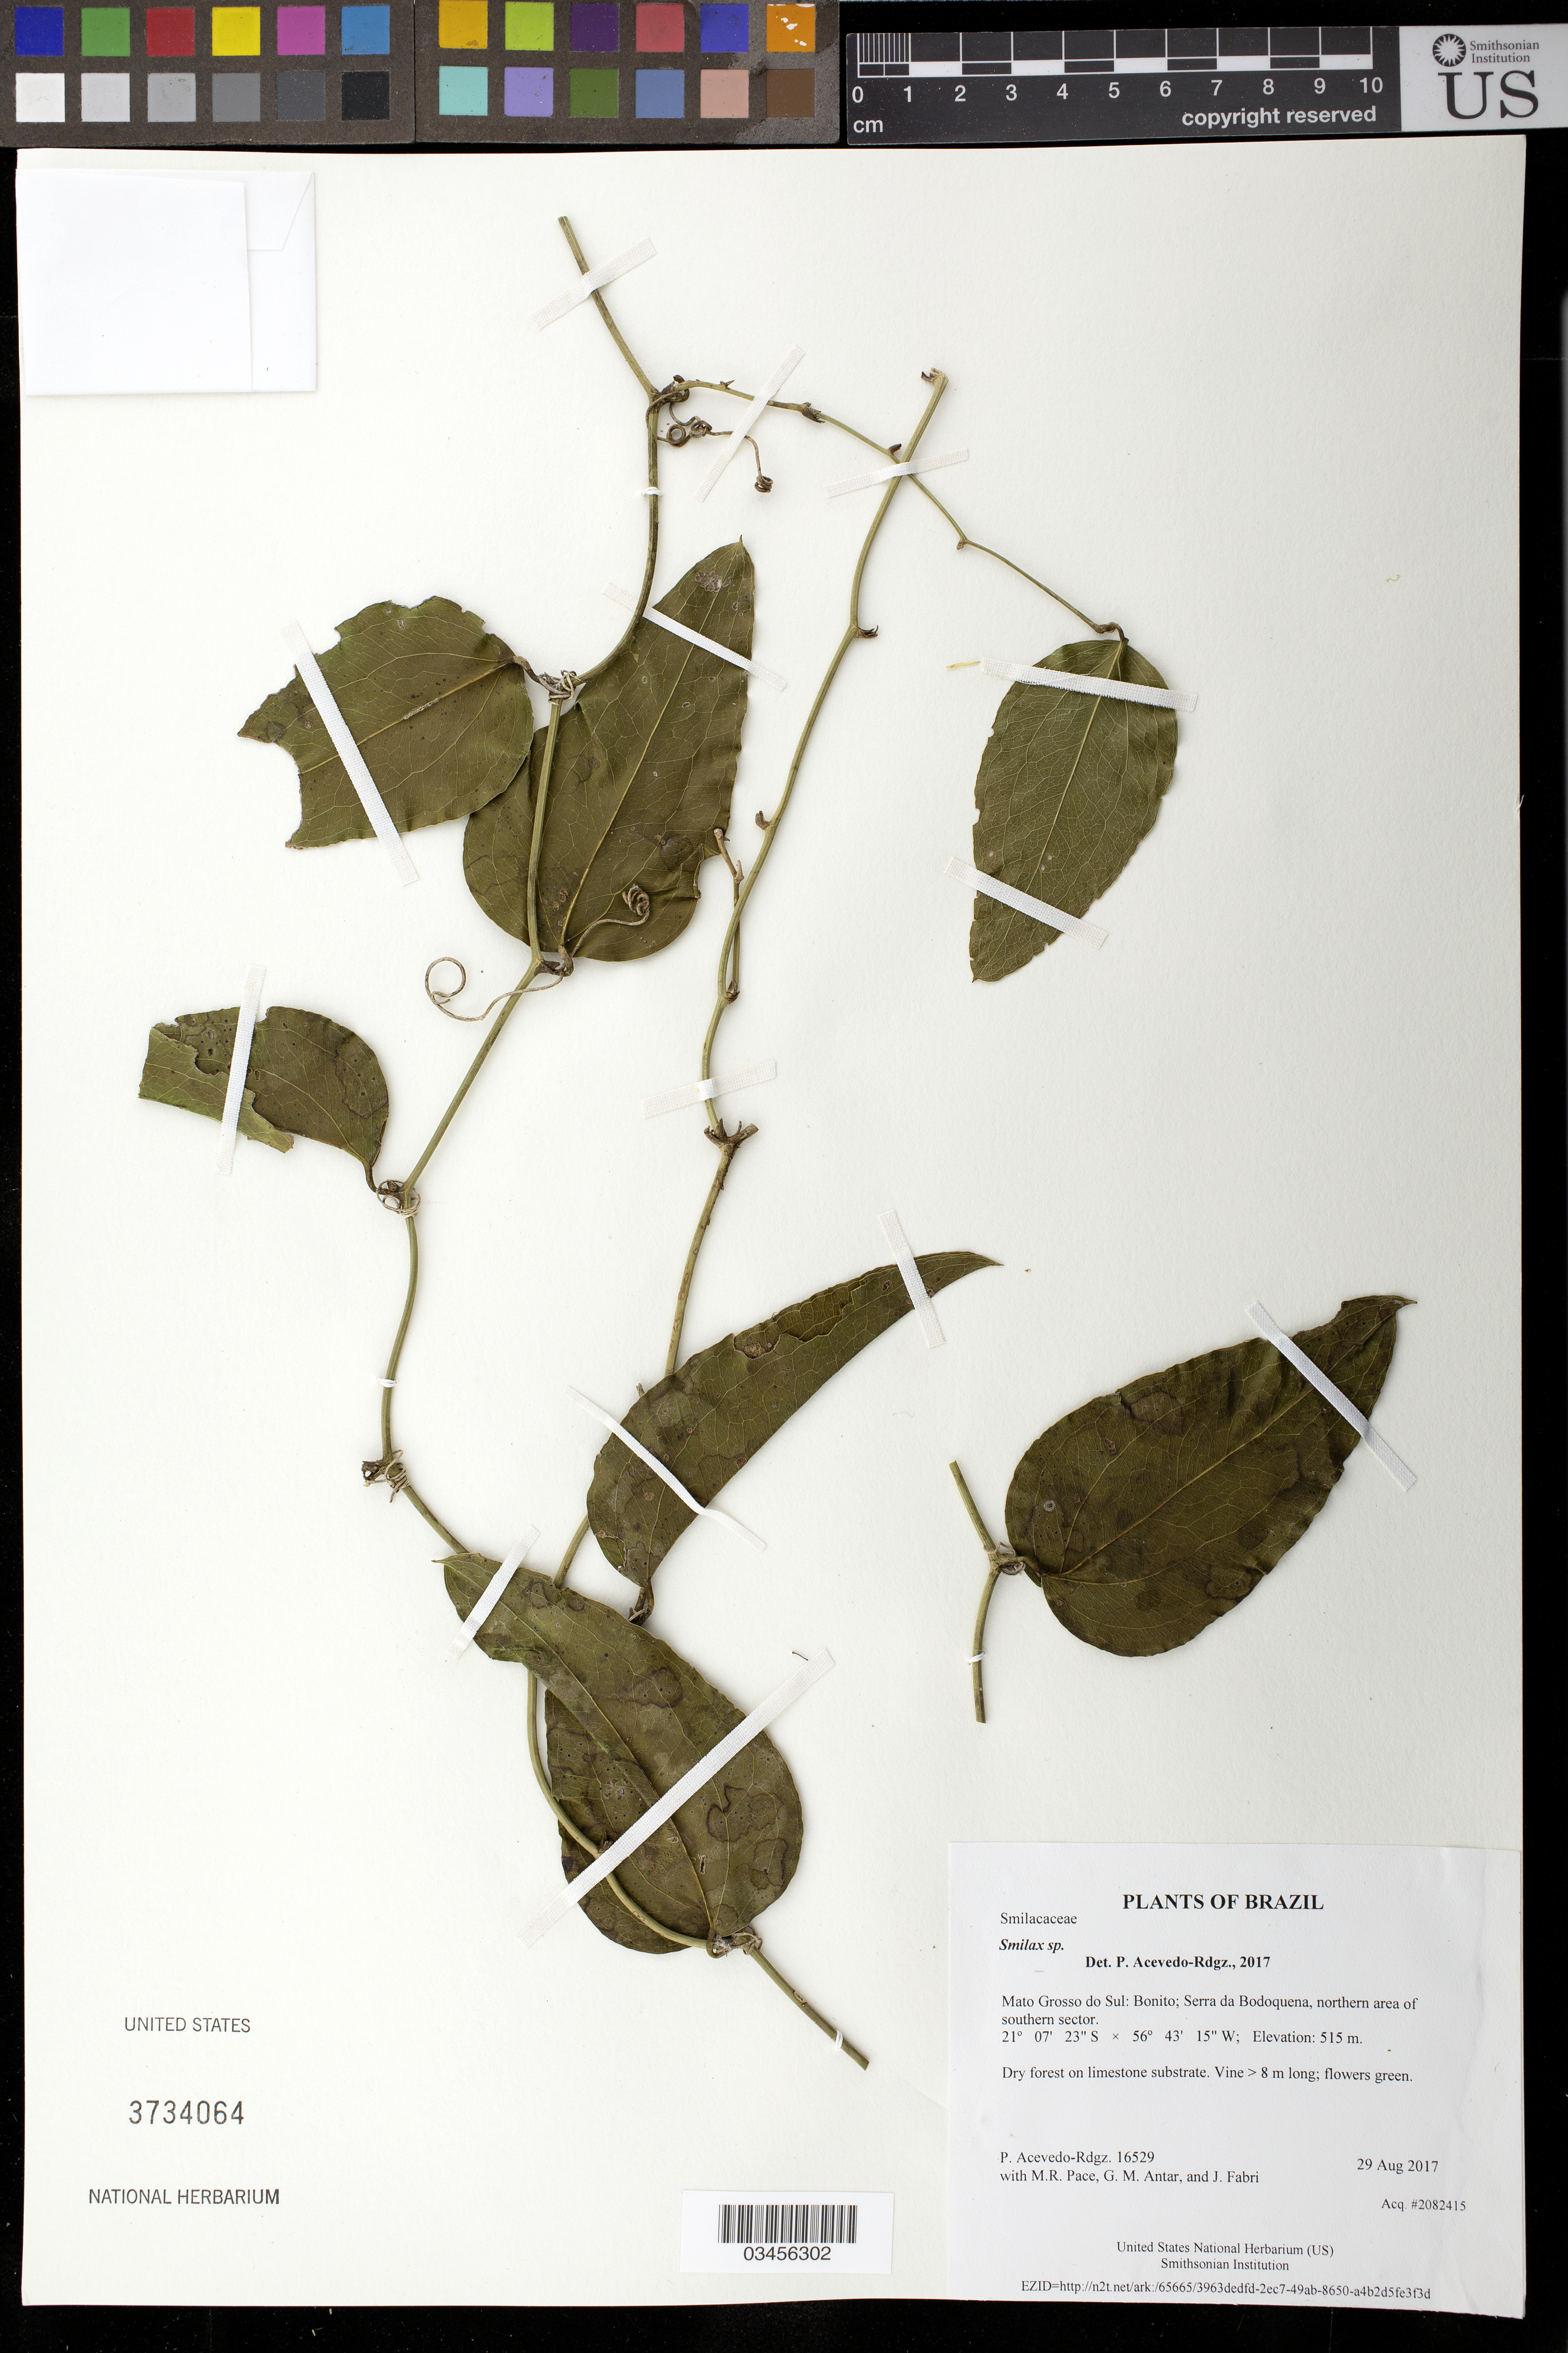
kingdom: Plantae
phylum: Tracheophyta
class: Liliopsida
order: Liliales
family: Smilacaceae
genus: Smilax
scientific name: Smilax sp.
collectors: P. Acevedo-Rodr., M. R. Pace, G. M. Antar & J. Fabri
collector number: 16529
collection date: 2017-08-29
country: Brazil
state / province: Mato Grosso do Sul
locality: Bonito; Serra da Bodoquena, northern area of southern sector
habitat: Dry forest on limestone substrate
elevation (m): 515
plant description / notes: US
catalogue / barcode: US 3734064